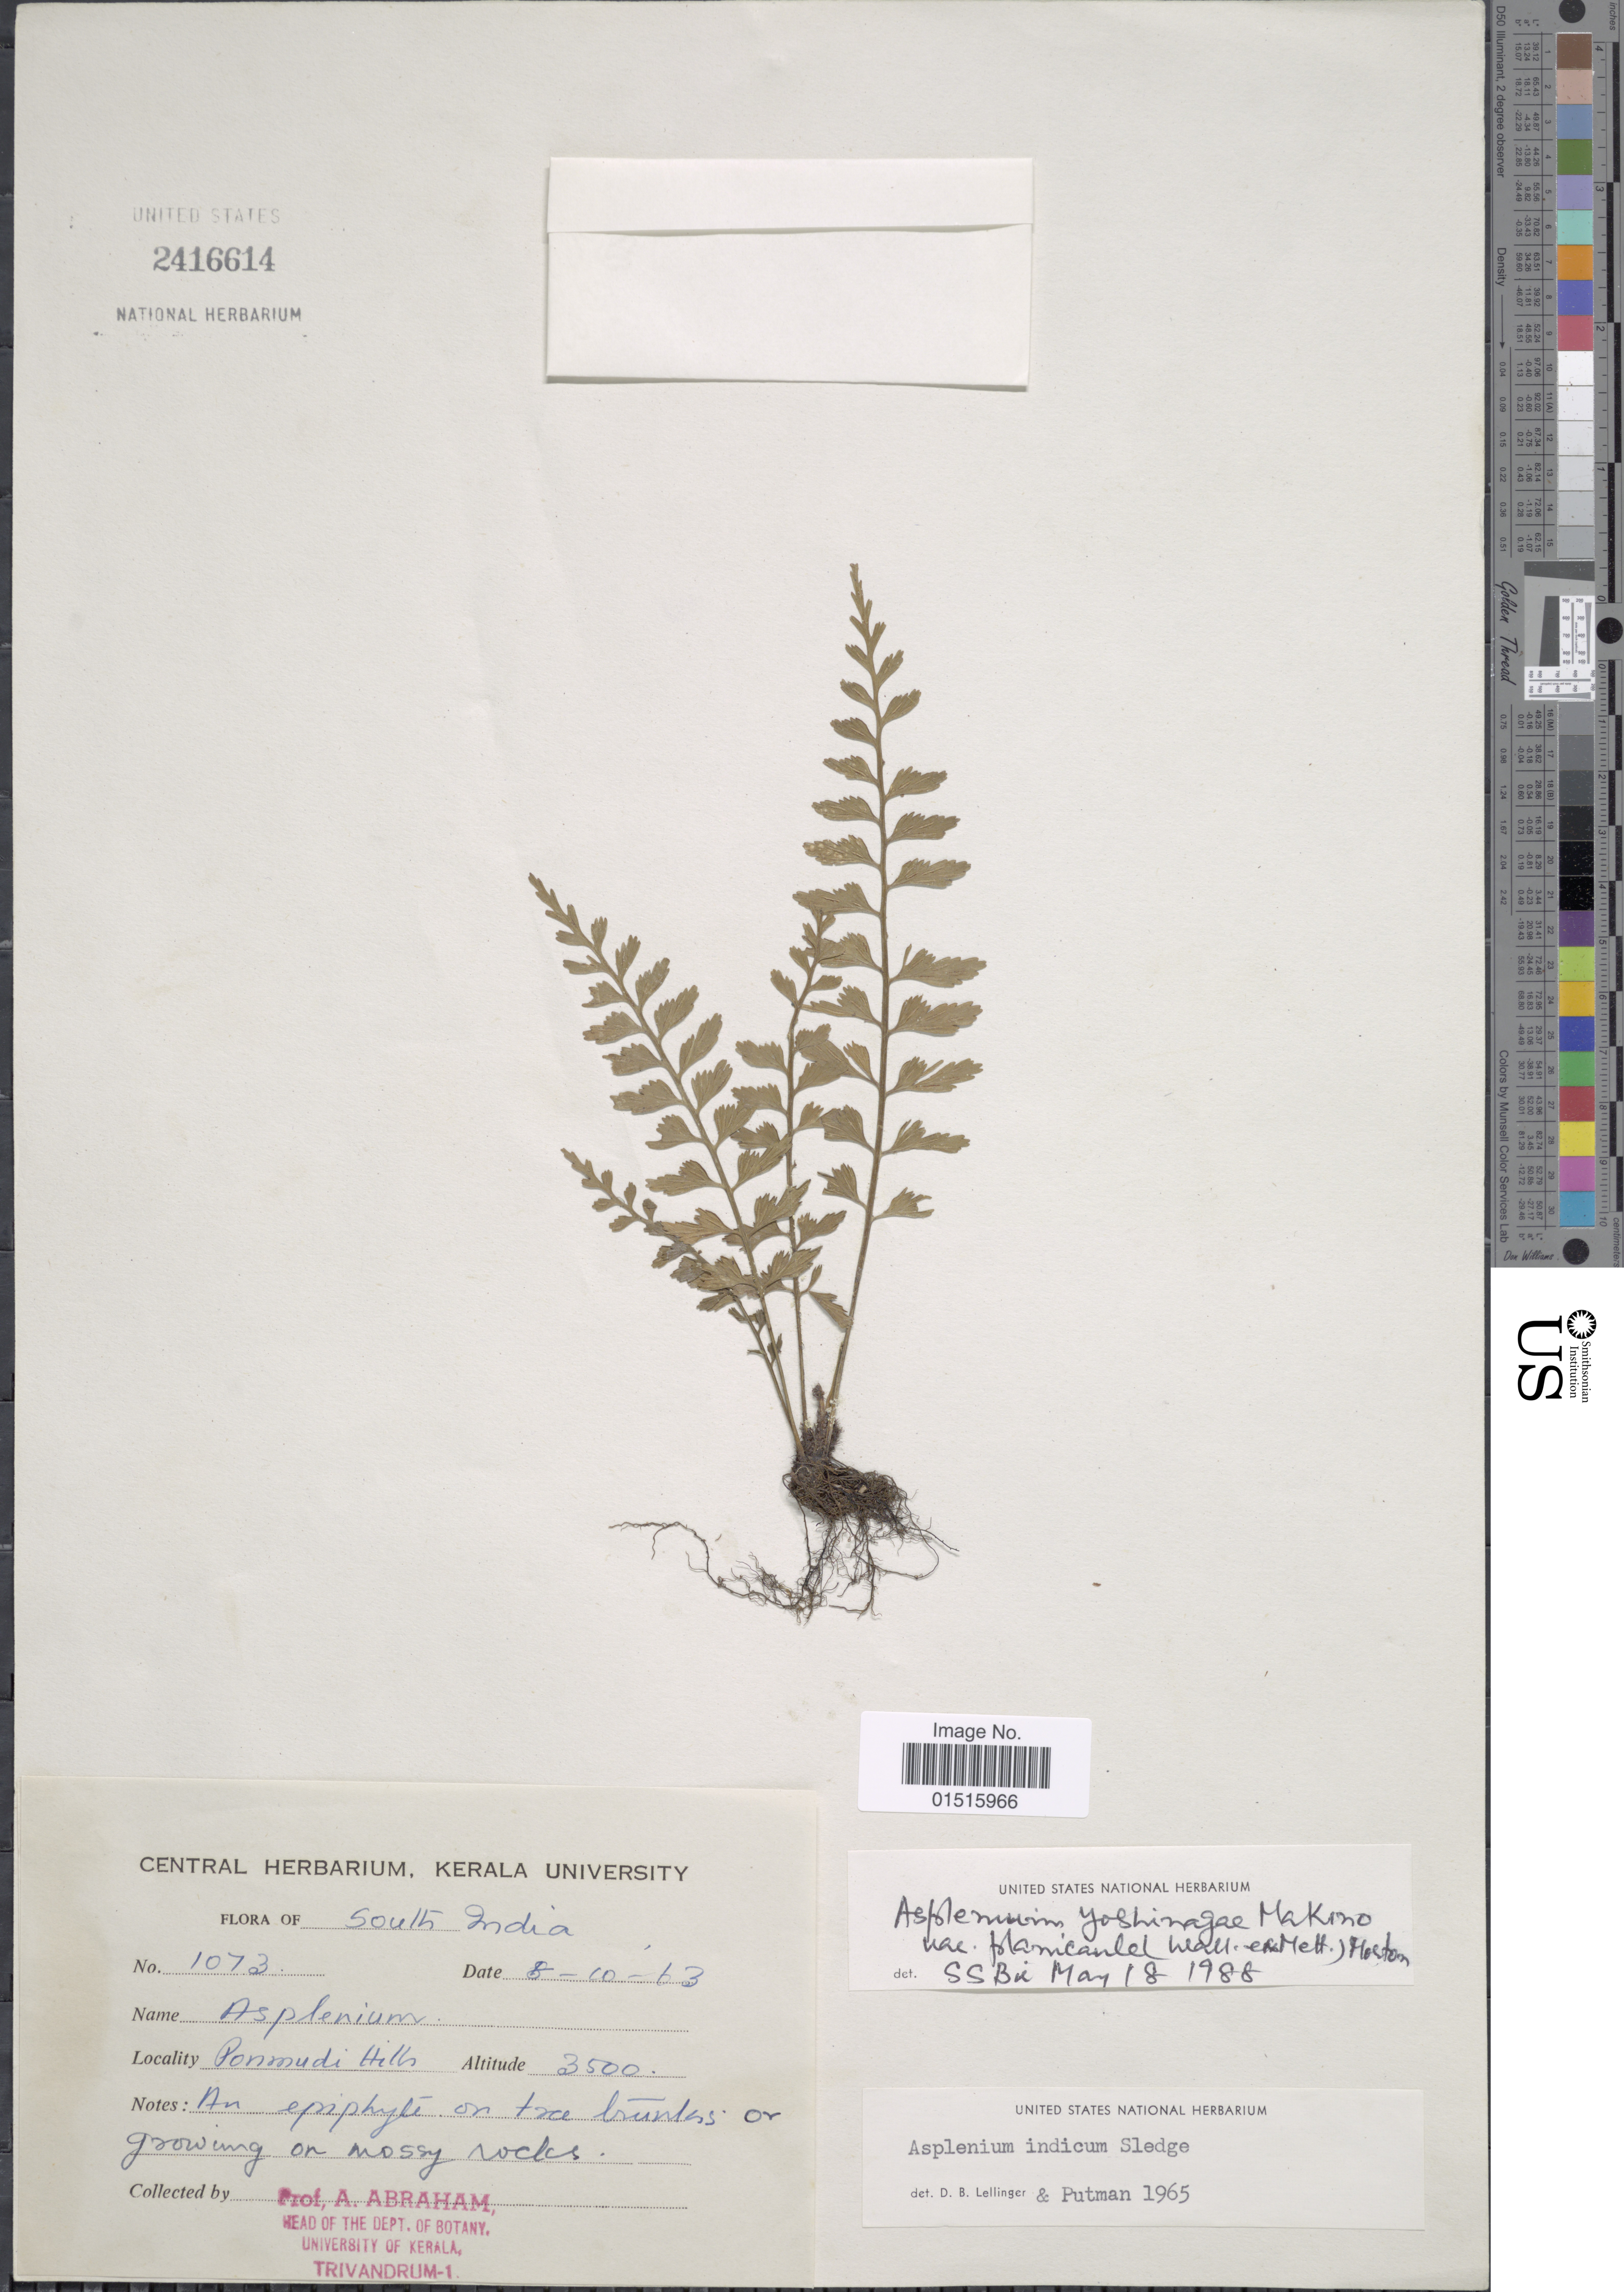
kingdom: Plantae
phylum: Tracheophyta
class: Polypodiopsida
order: Polypodiales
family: Aspleniaceae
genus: Asplenium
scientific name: Asplenium yoshinagae var. planicaule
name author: (Wall. ex Mett.) C.V. Morton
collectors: A. Abraham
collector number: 1073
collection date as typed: Transcribed d/m/y: 8/10/63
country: India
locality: South India, Ponmudi Hills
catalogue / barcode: US 2416614